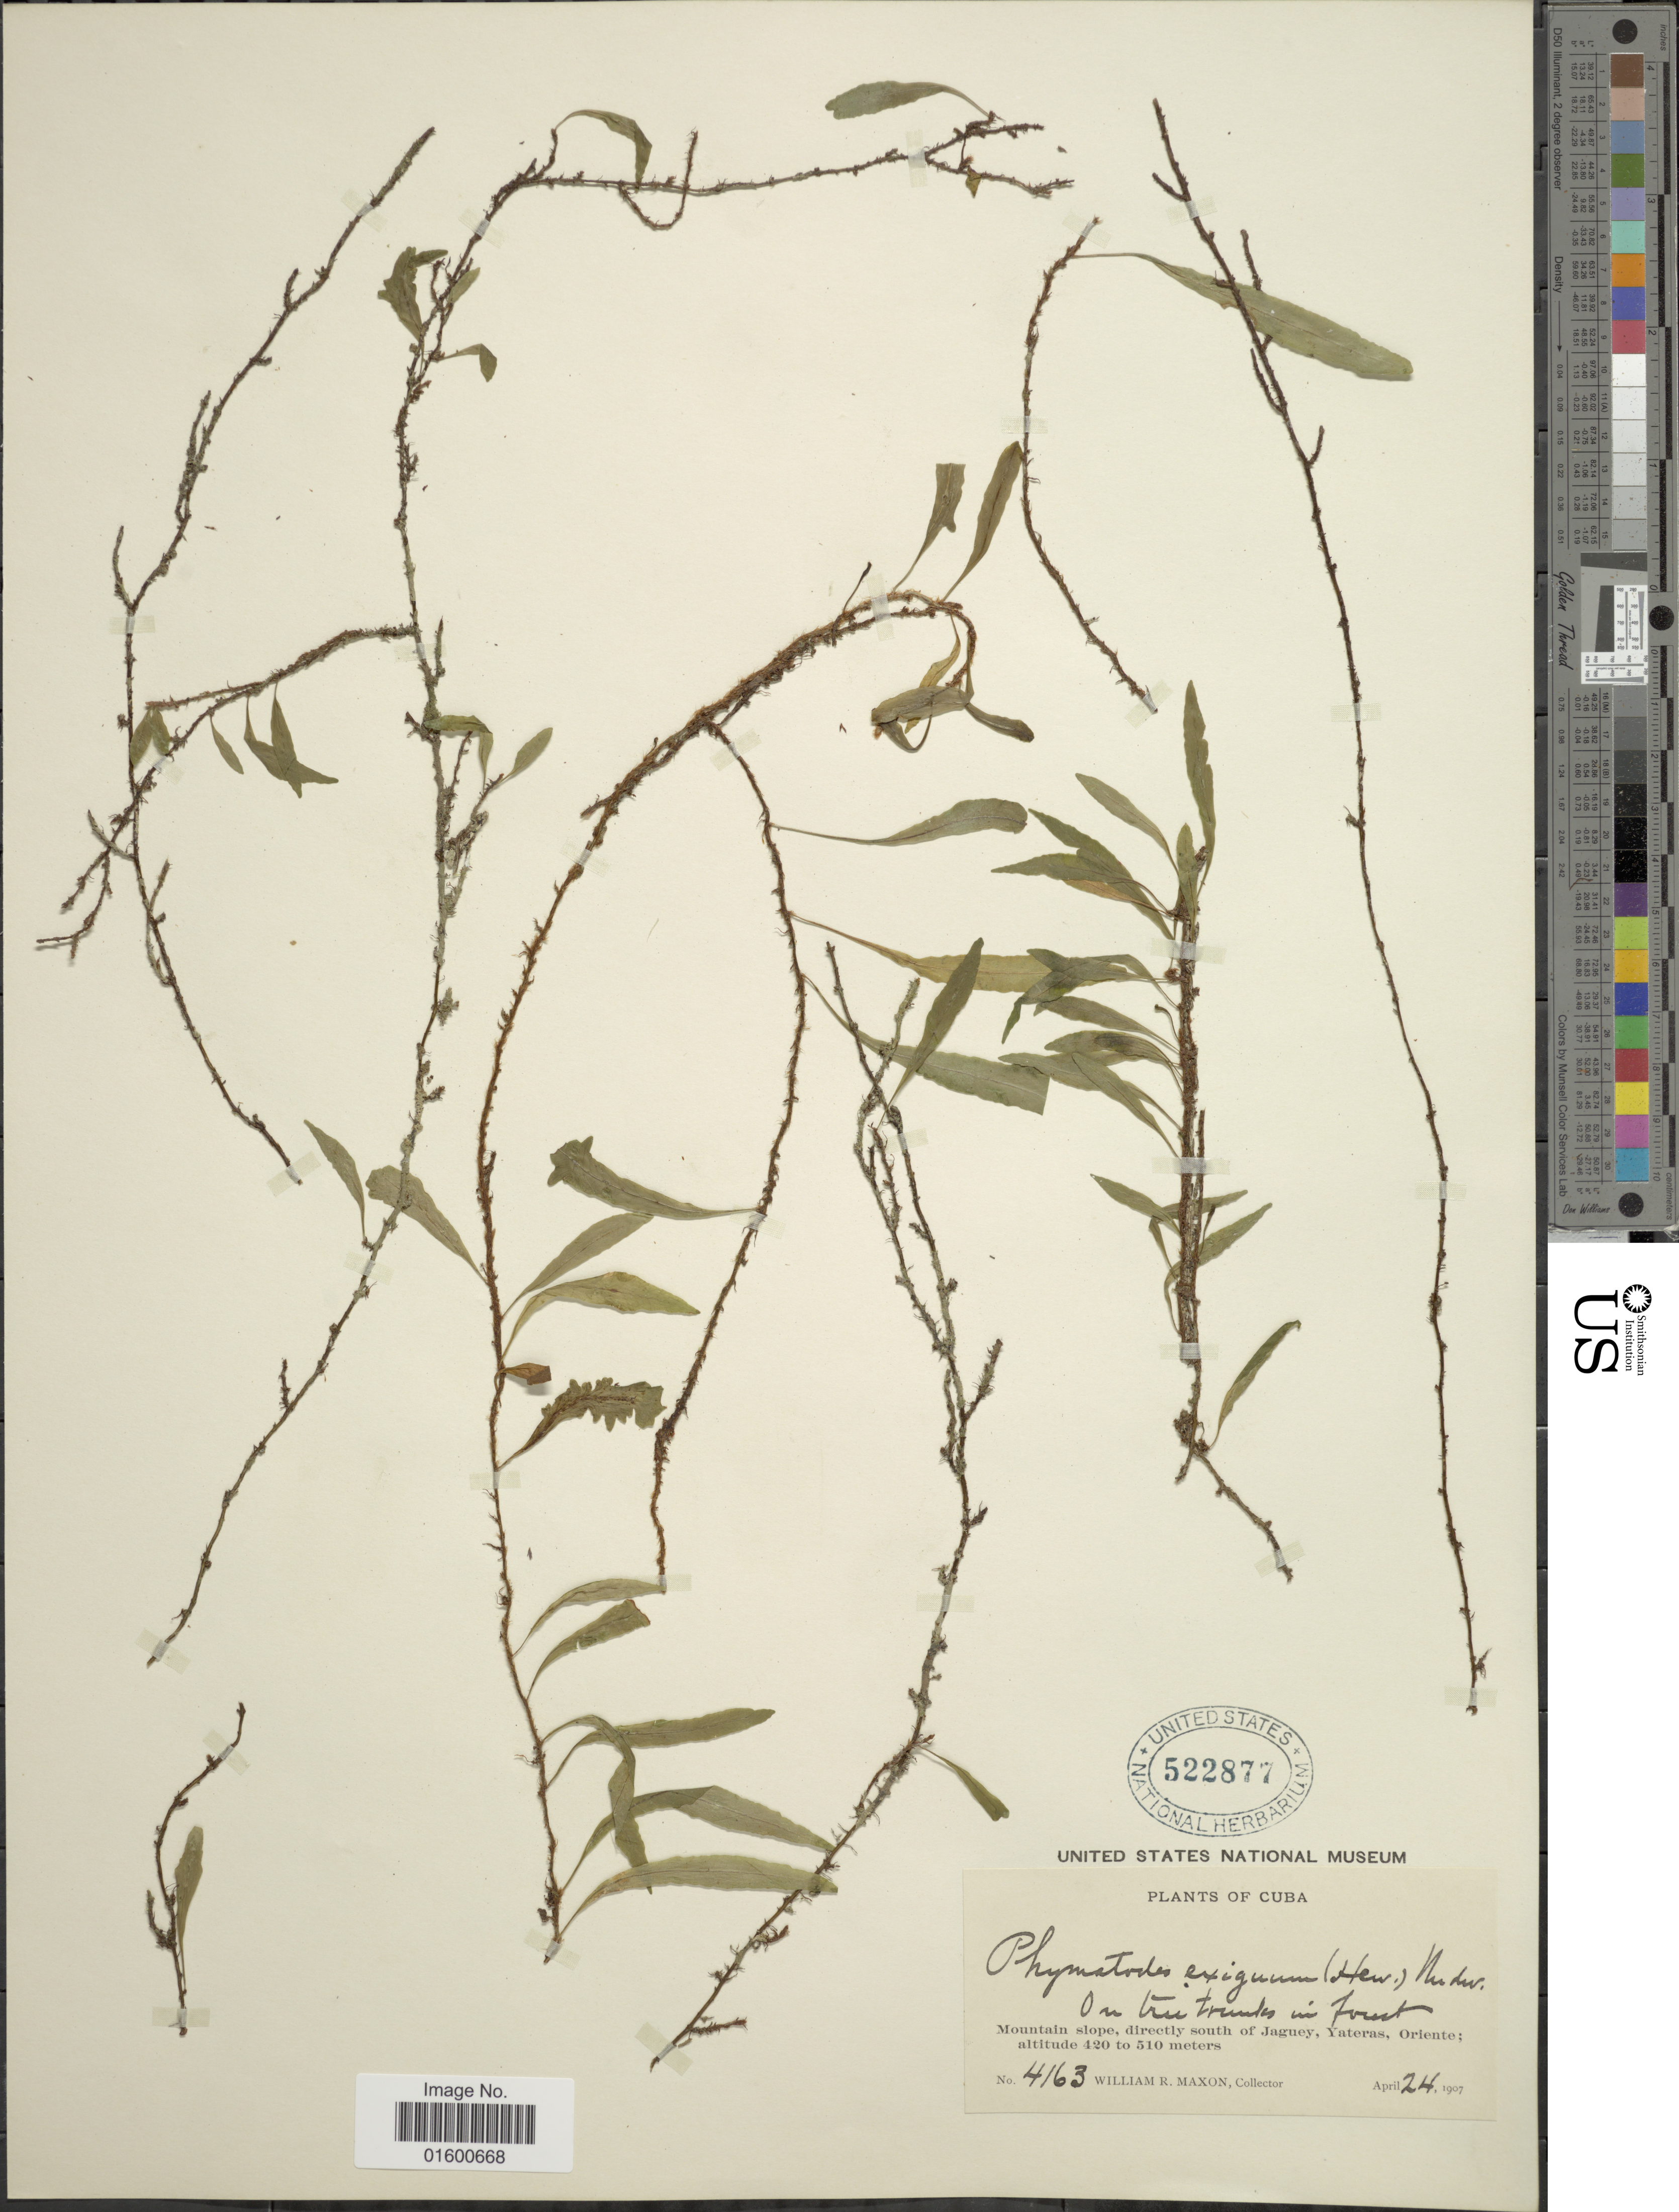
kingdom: Plantae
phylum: Tracheophyta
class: Polypodiopsida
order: Polypodiales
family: Polypodiaceae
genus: Microgramma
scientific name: Microgramma heterophylla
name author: (L.) Wherry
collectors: W. R. Maxon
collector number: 4163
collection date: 1907-04-24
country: Cuba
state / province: Oriente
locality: Mountain slope, directly south of Jaguey, Yateras, Oriente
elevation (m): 420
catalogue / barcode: US 522877